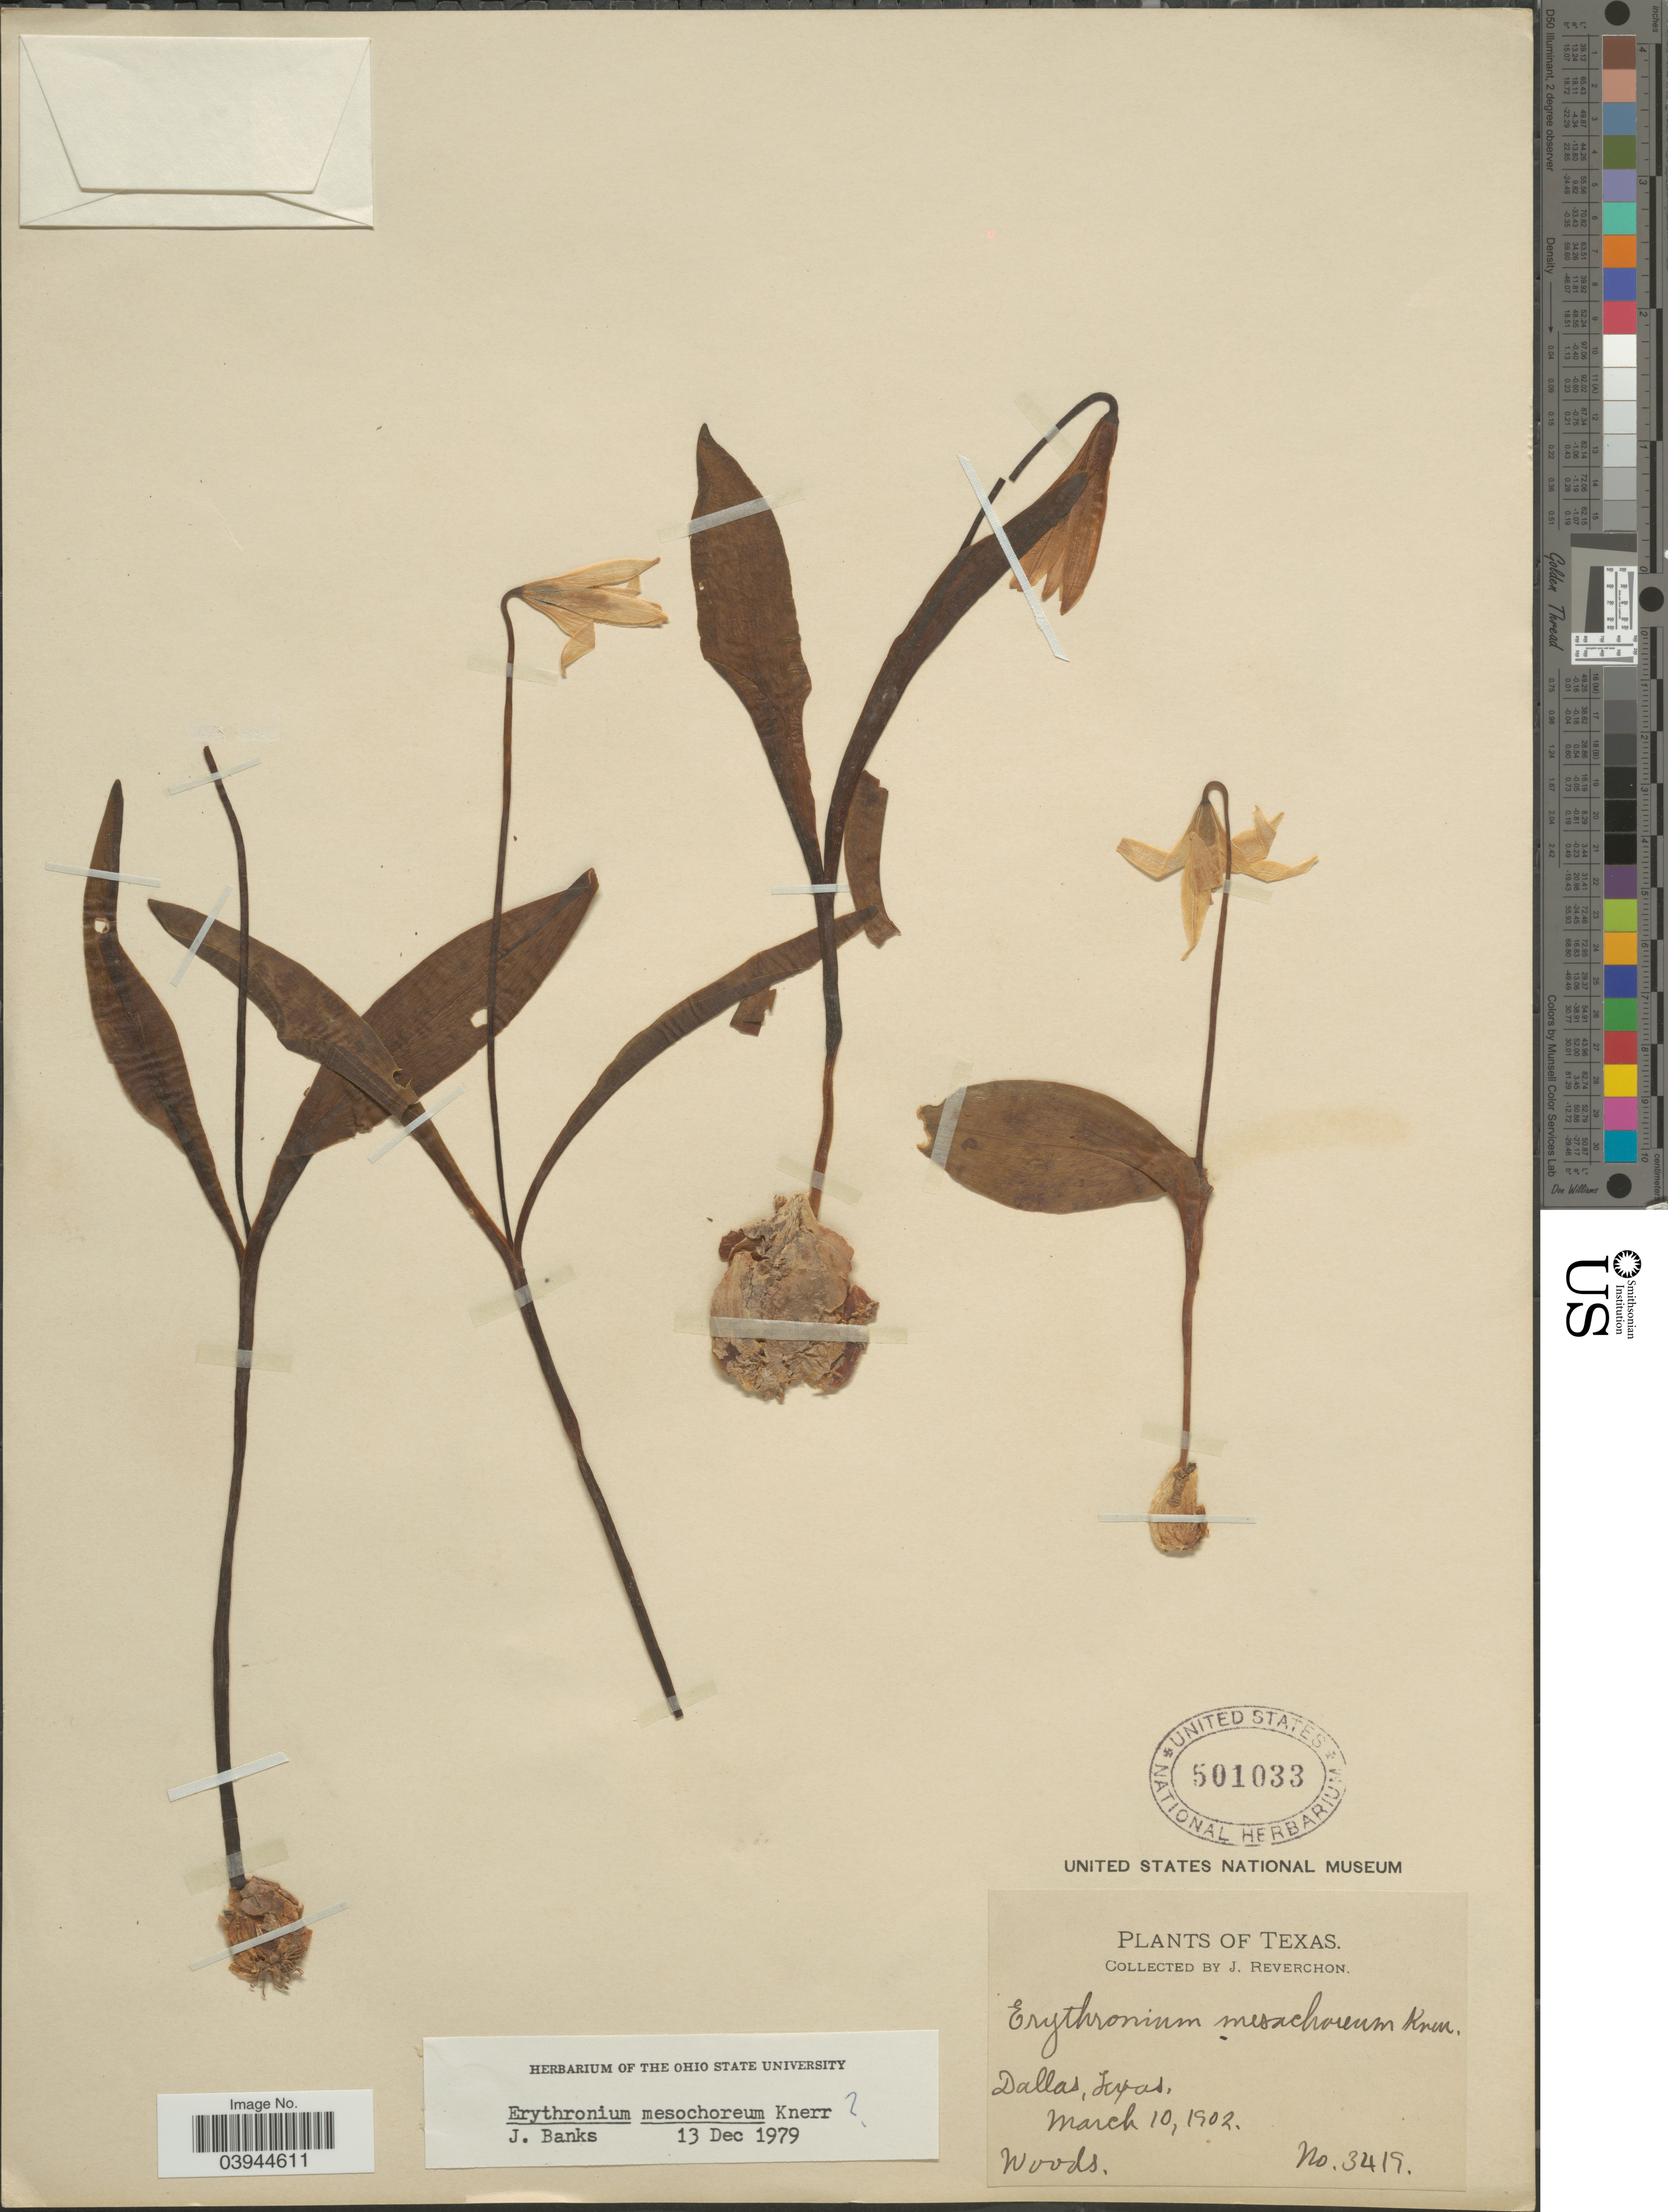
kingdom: Plantae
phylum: Tracheophyta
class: Liliopsida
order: Liliales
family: Liliaceae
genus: Erythronium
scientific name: Erythronium mesochoreum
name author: Knerr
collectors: J. Reverchon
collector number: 3419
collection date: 1902-03-10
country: United States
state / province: Texas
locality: Dallas.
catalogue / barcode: US 501033